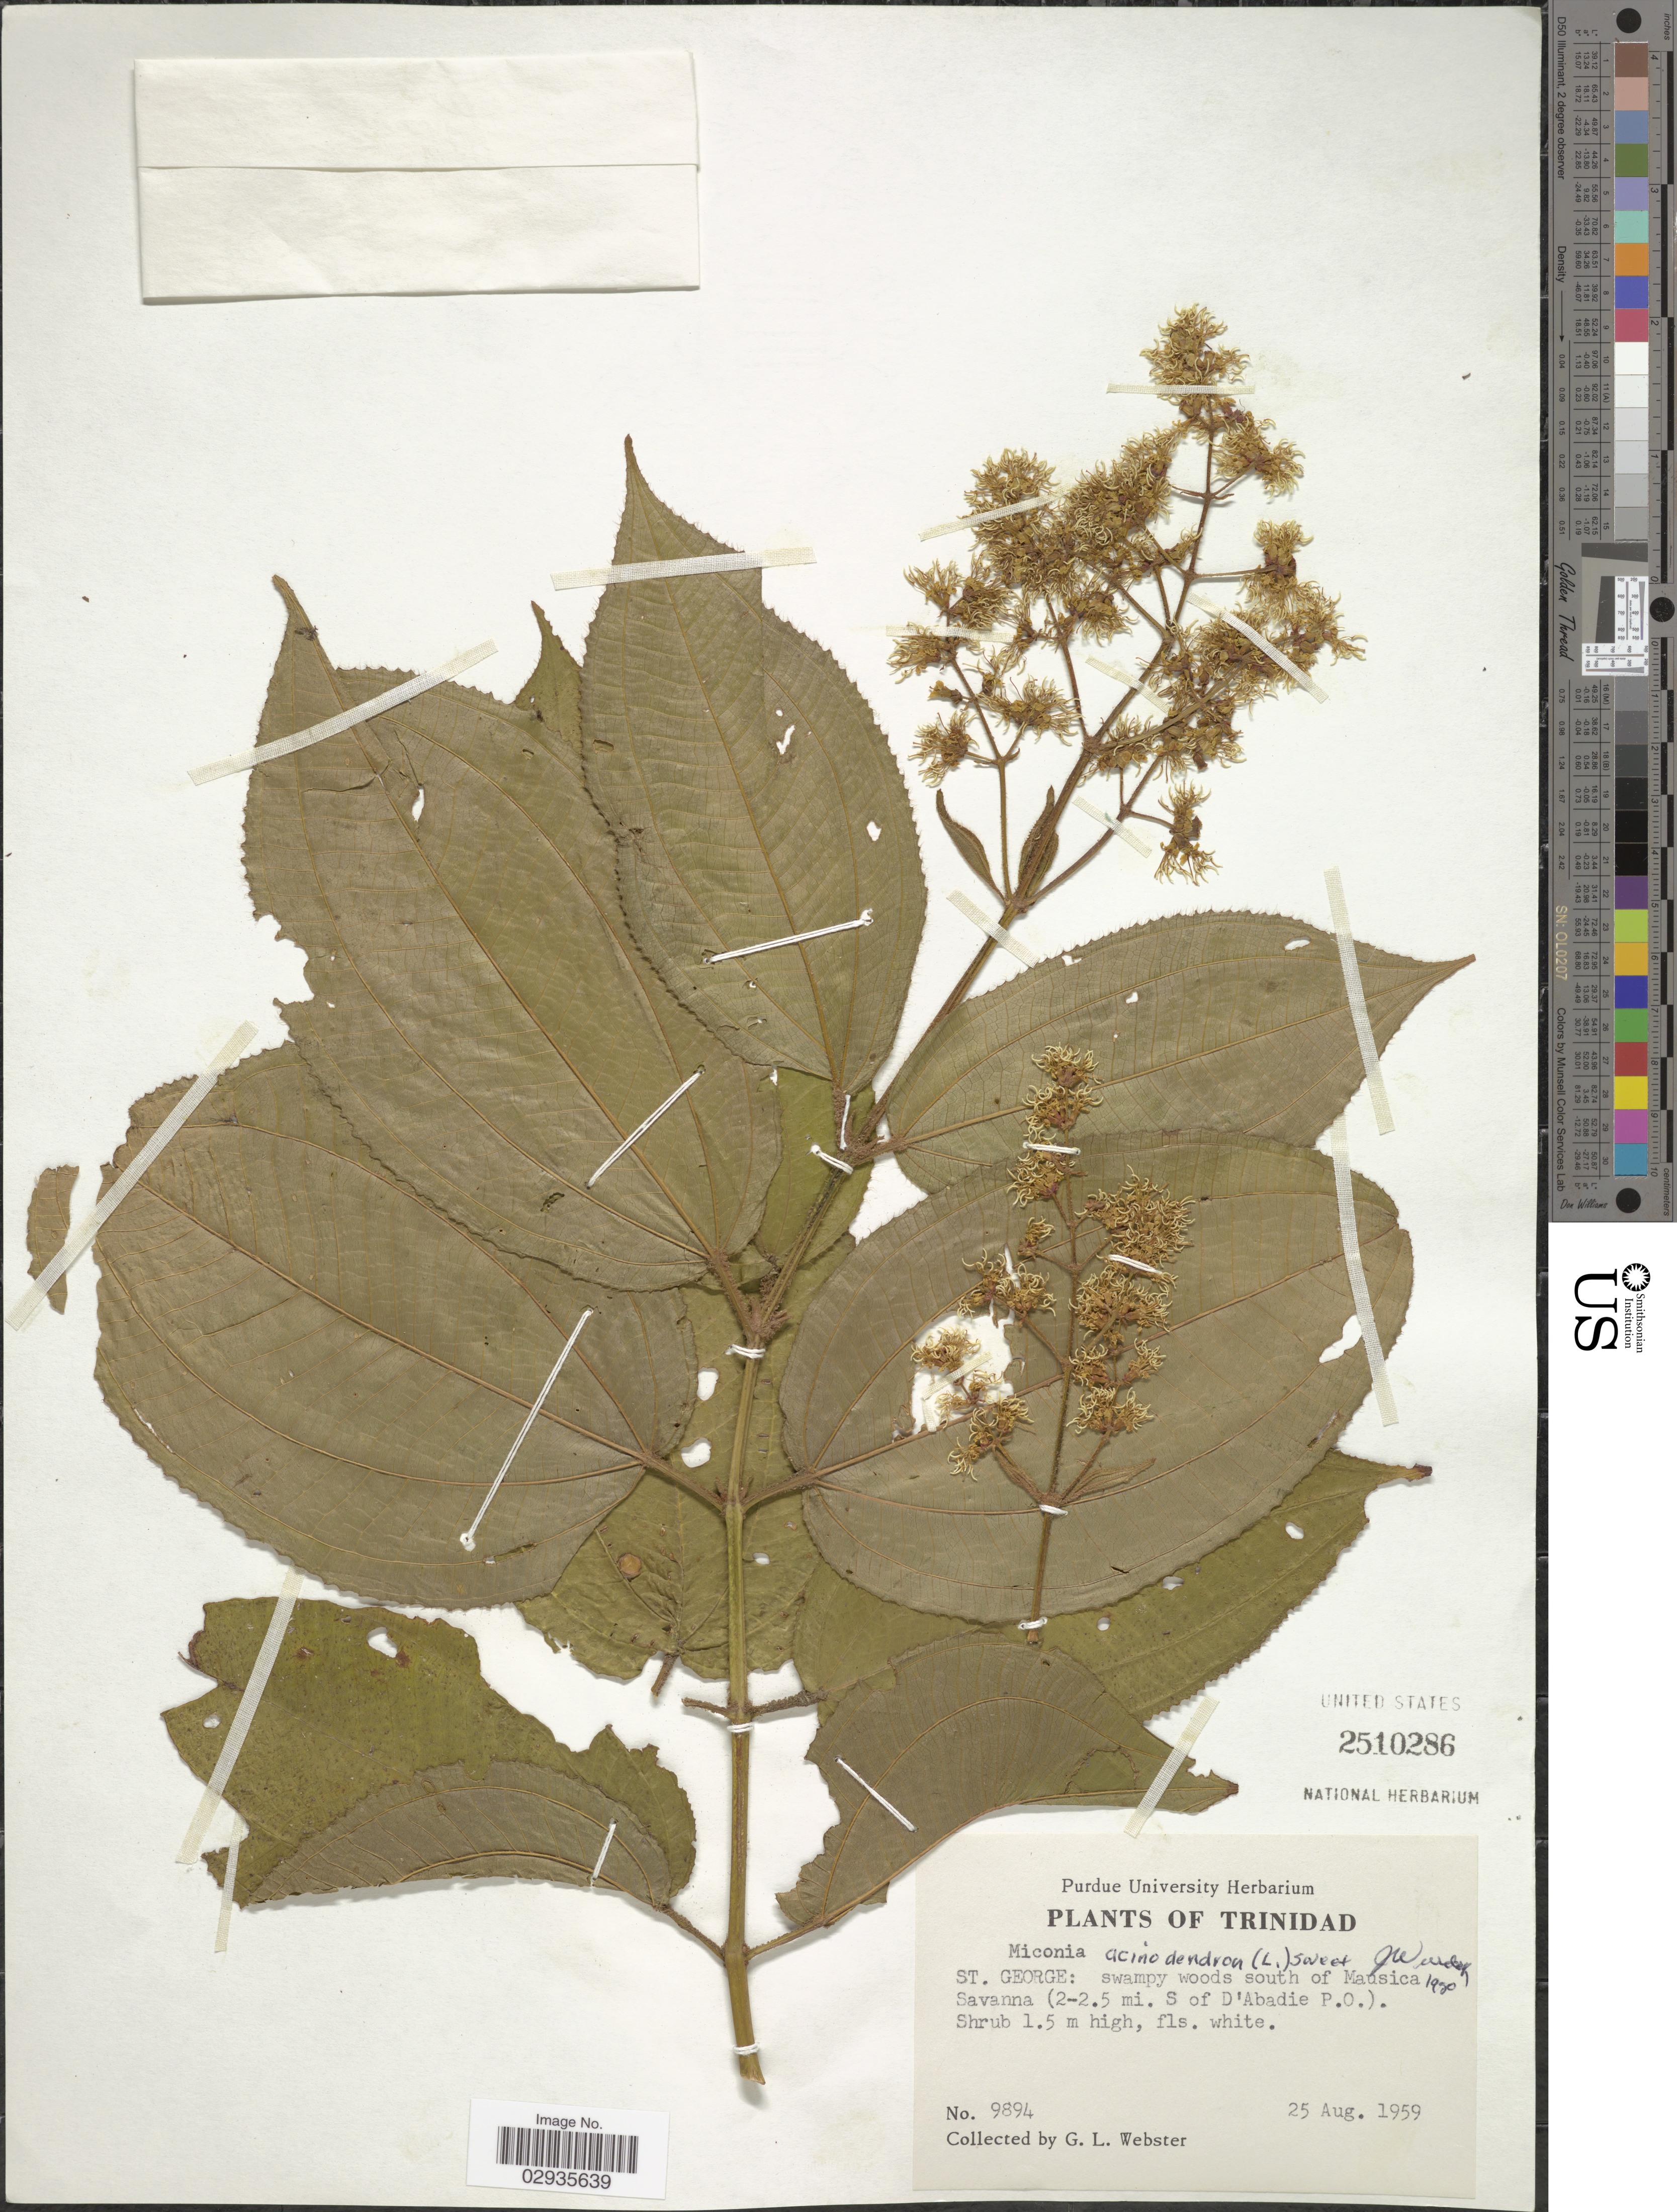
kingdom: Plantae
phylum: Tracheophyta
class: Magnoliopsida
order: Myrtales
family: Melastomataceae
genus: Miconia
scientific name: Miconia acinodendron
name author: (L.) Sweet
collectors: G. L. Webster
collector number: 9894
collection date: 1959-08-25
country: Trinidad and Tobago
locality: Trinidad. St. George: swampy woods south of Mausica Savanna (2-2.5 mi. S of D'Abadie P.O.).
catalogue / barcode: US 2510286